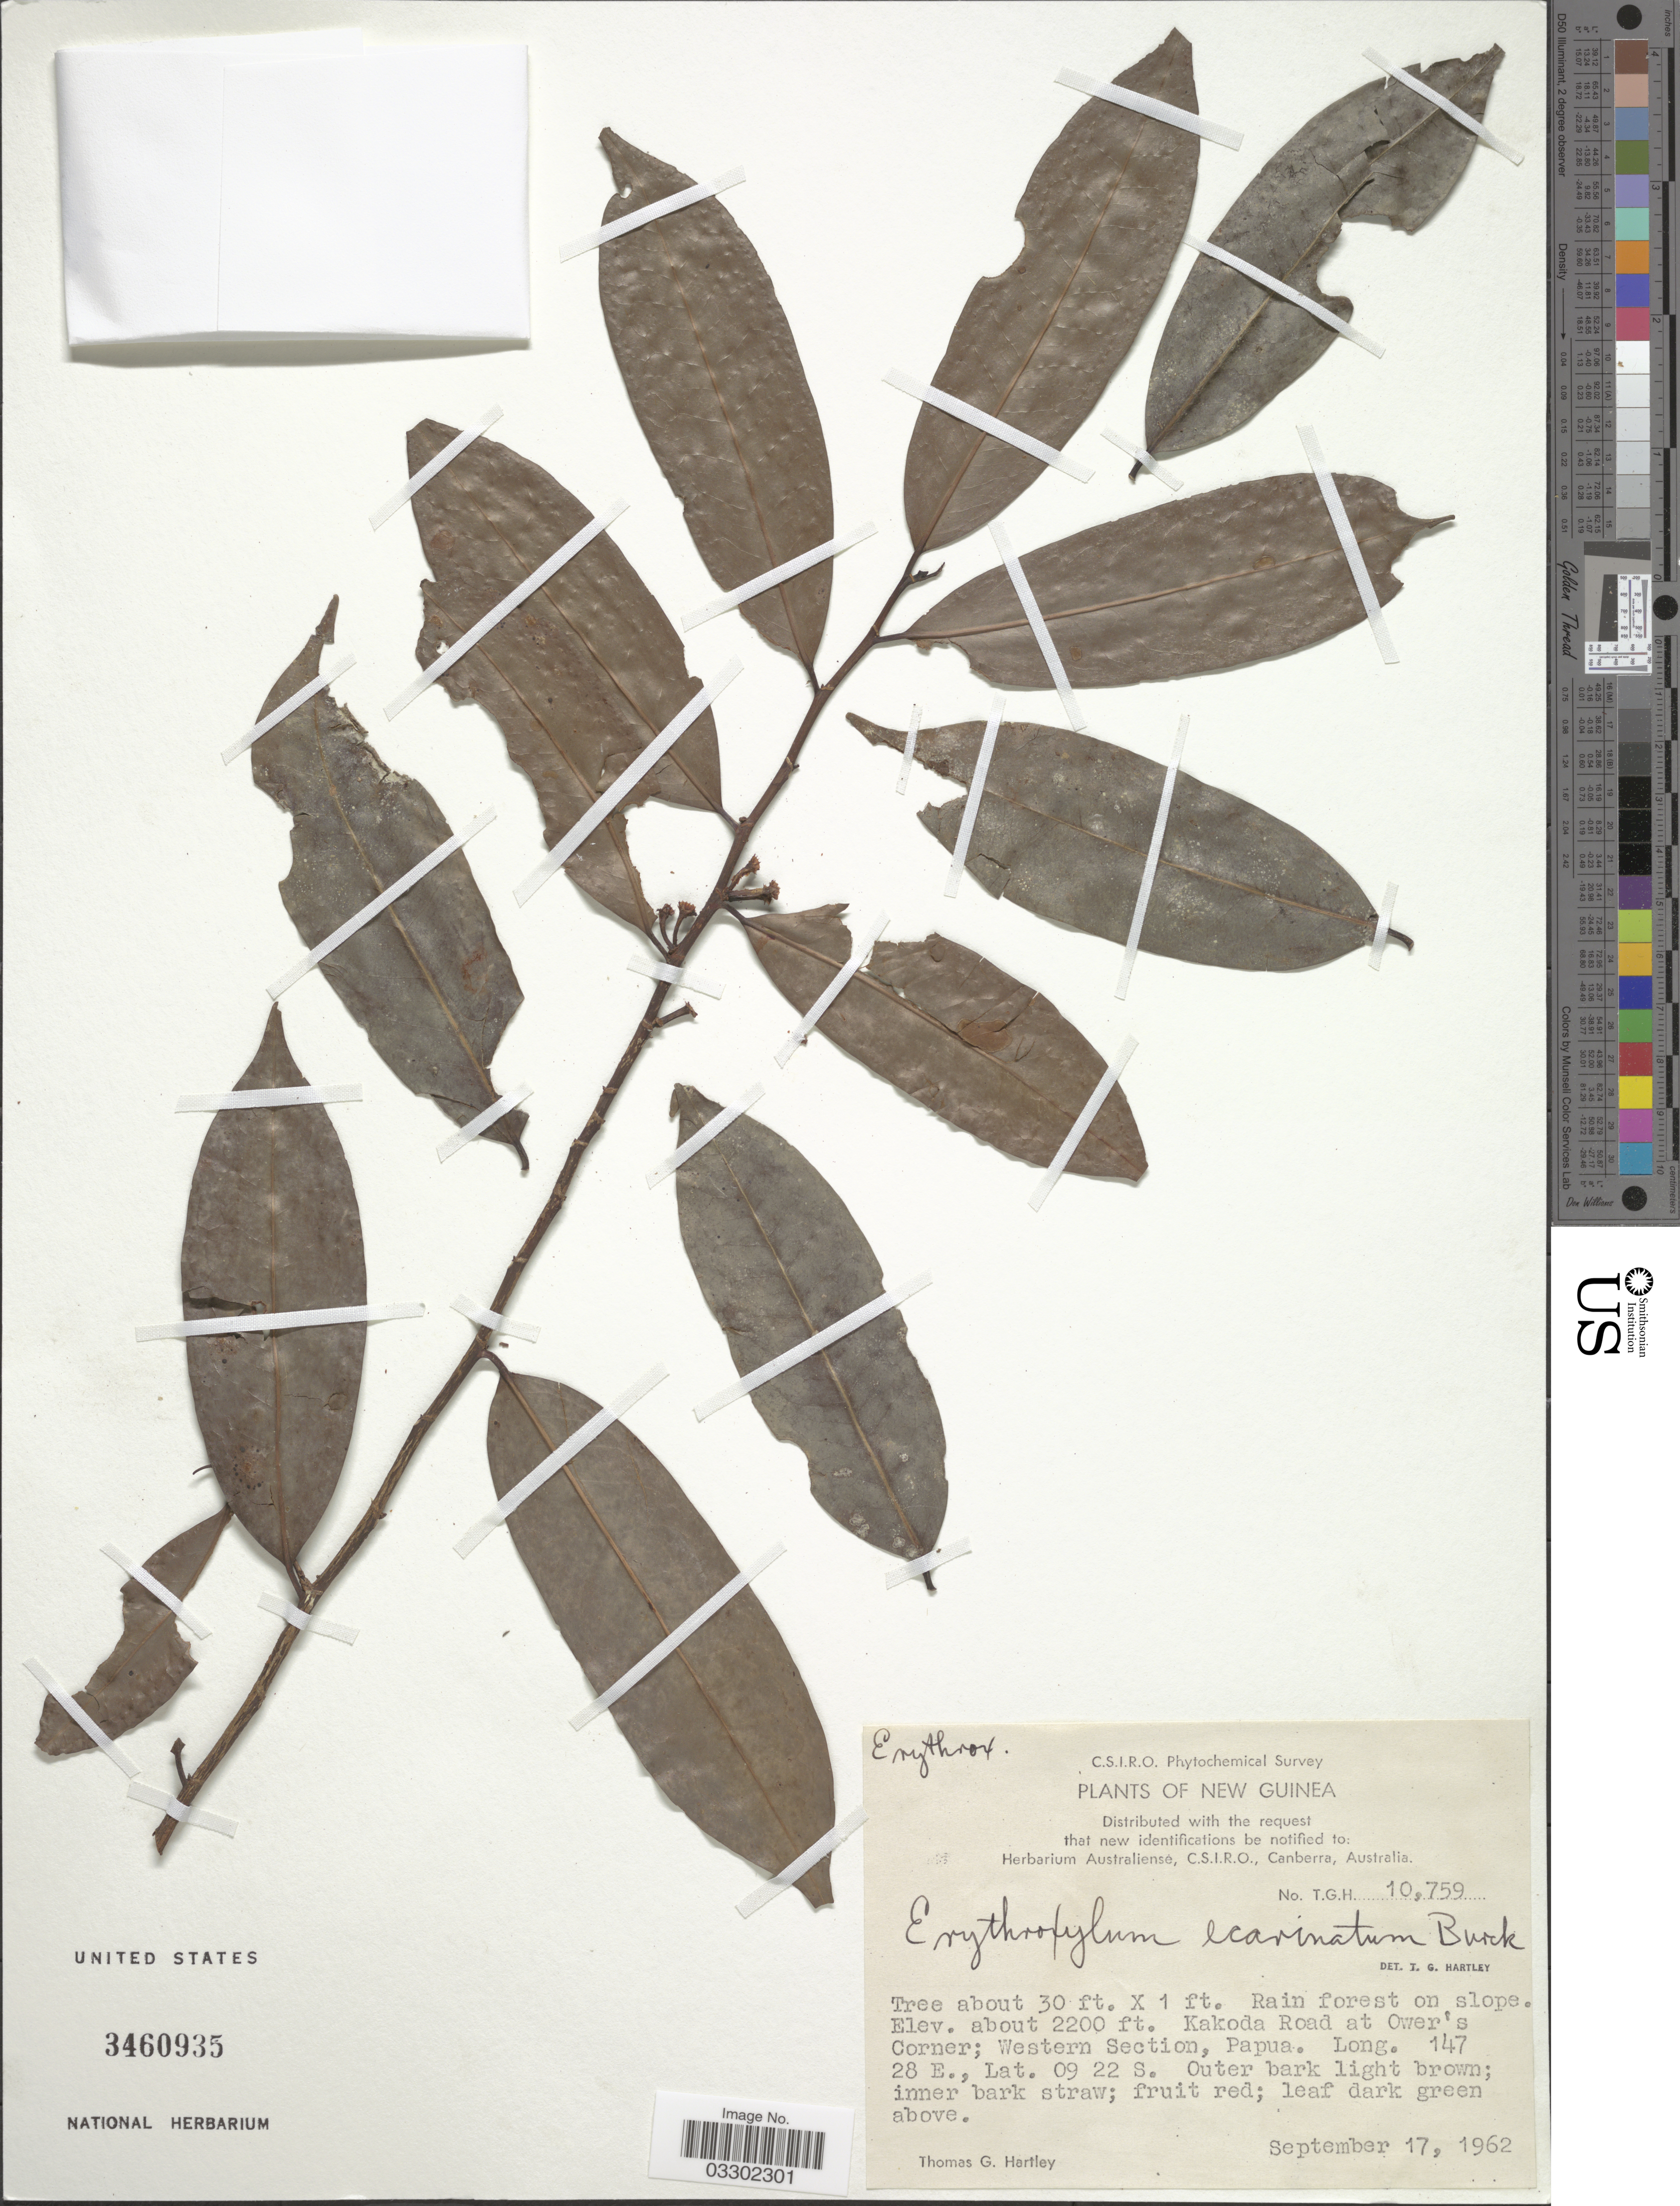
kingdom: Plantae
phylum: Tracheophyta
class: Magnoliopsida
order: Malpighiales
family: Erythroxylaceae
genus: Erythroxylum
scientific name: Erythroxylum ecarinatum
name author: Hochr.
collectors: T. G. Hartley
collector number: T.G.H.10759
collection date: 1962-09-17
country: Papua New Guinea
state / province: Manus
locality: New Guinea. Kakoda Road at Ower's Corner; Western Section, Papua.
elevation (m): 671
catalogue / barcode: US 3460935